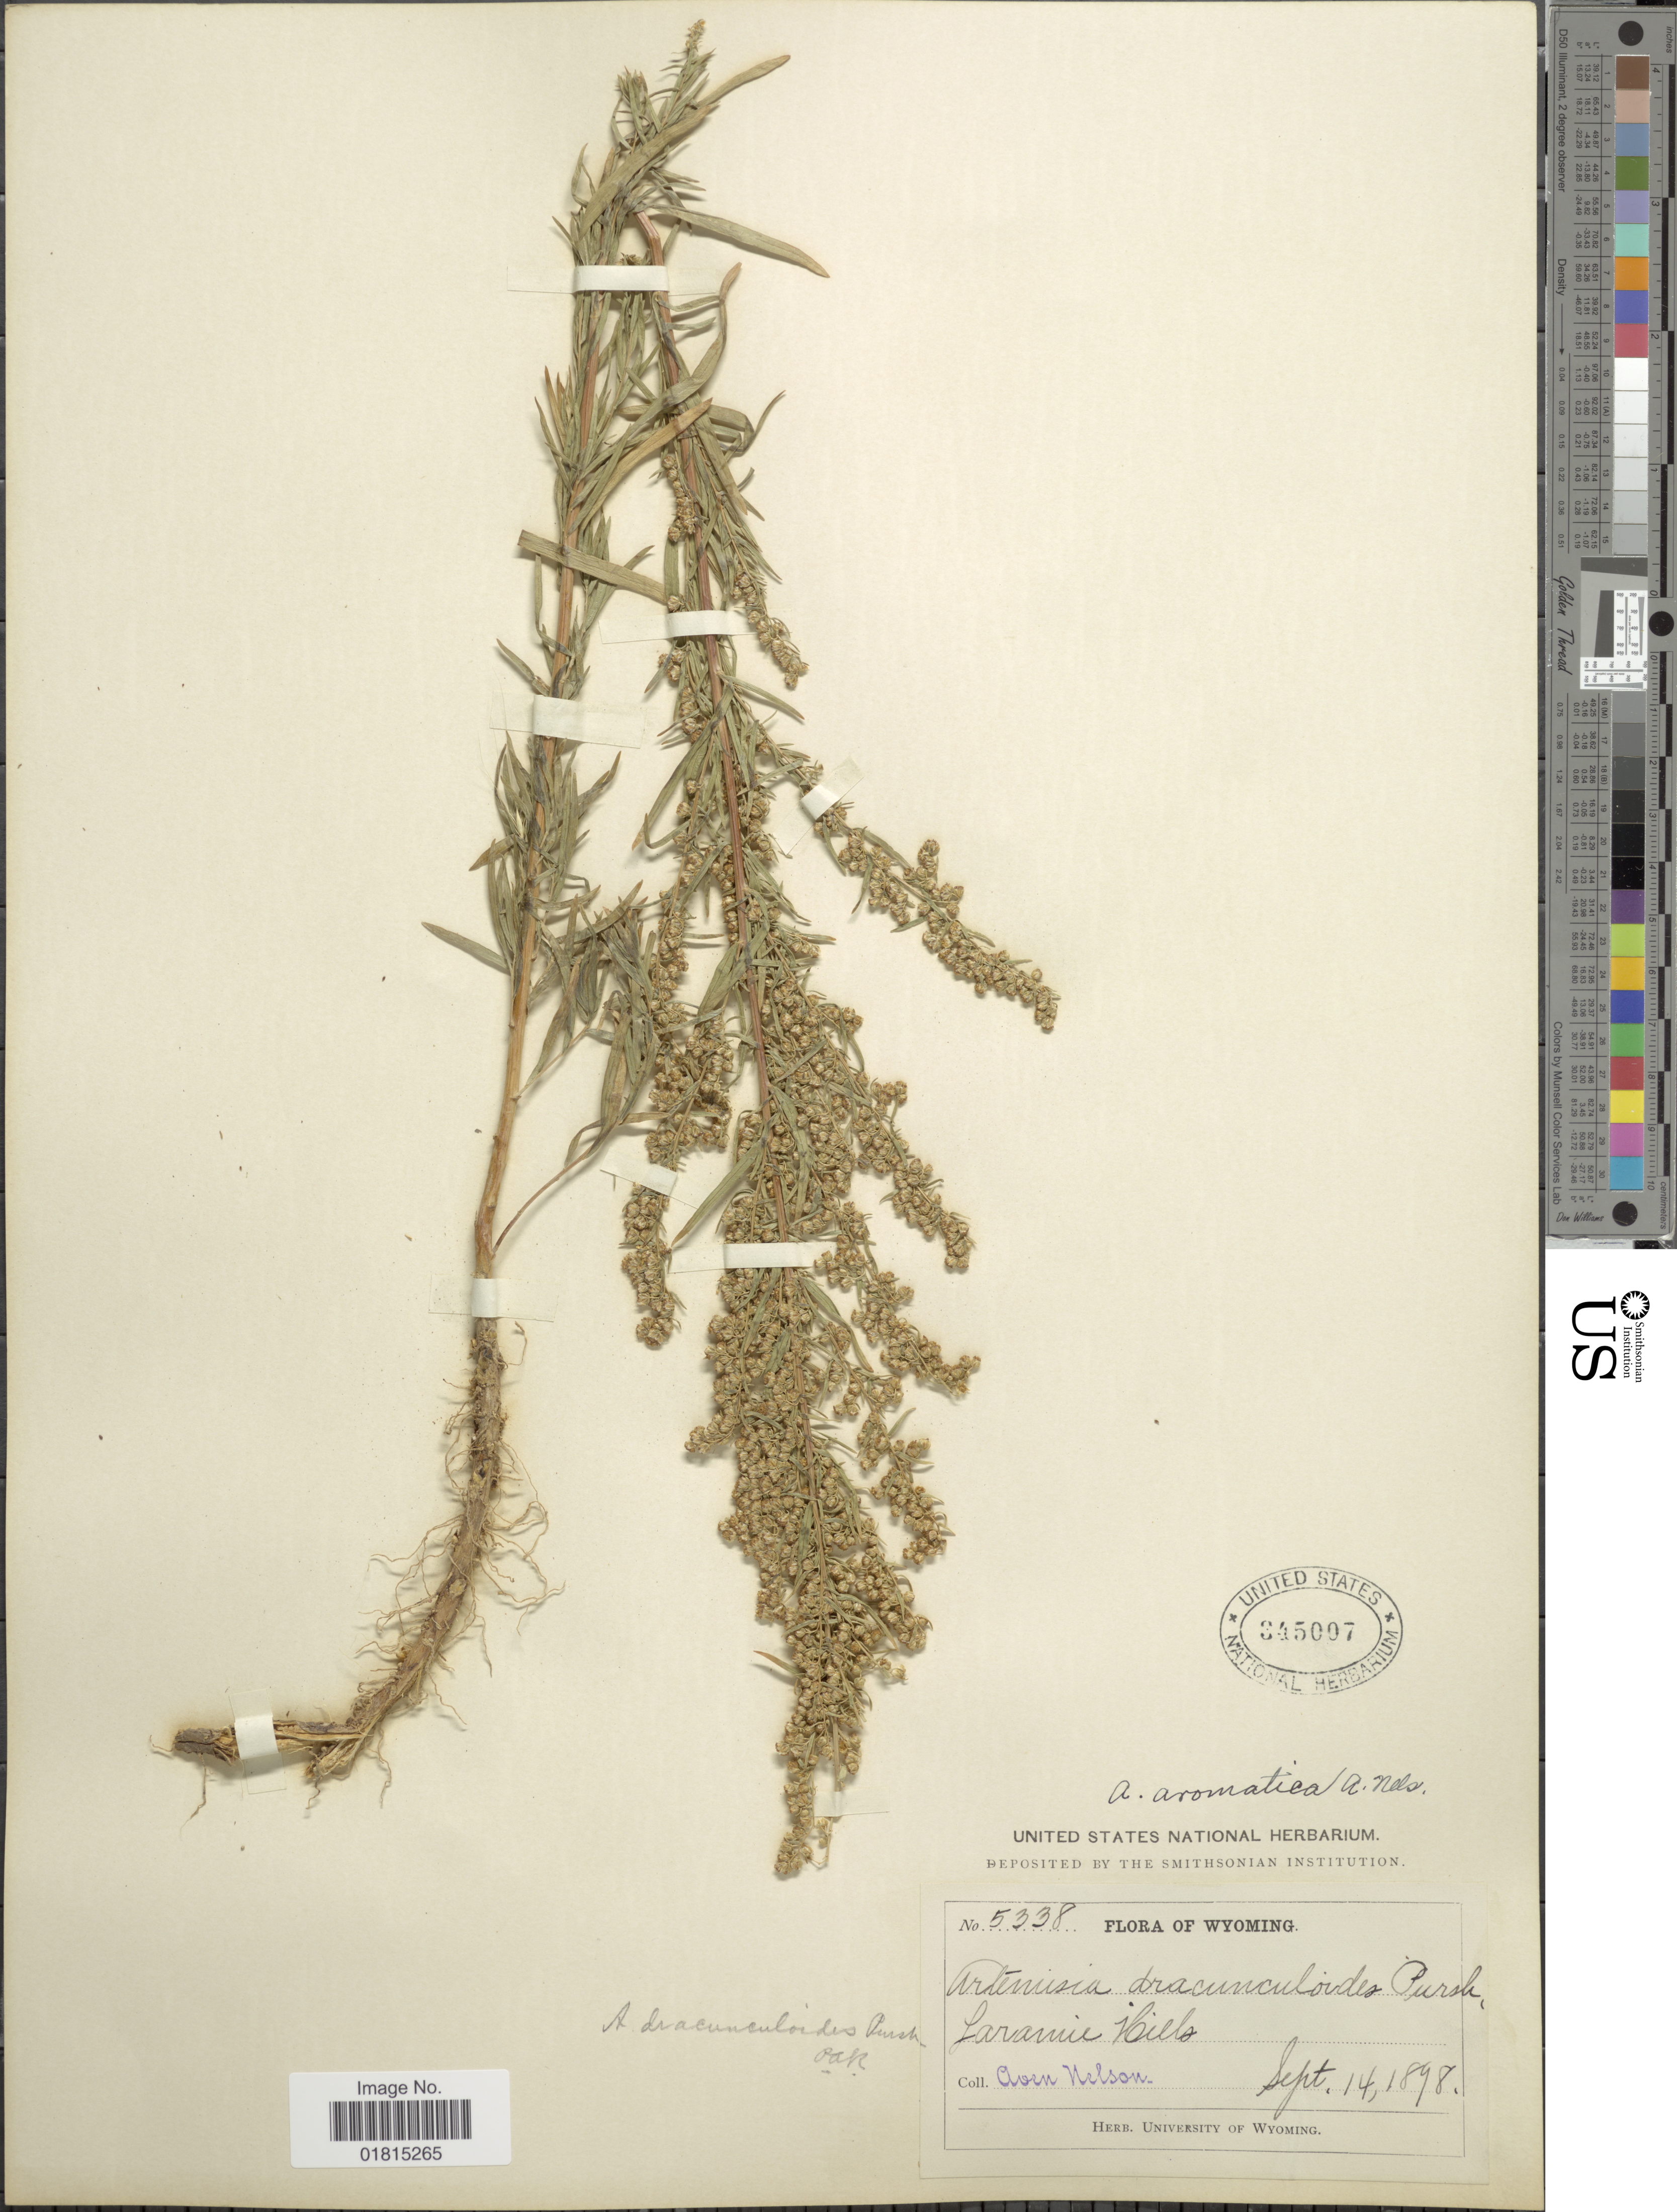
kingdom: Plantae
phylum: Tracheophyta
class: Magnoliopsida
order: Asterales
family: Asteraceae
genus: Artemisia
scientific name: Artemisia dracunculoides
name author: Pursh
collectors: A. Nelson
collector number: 5338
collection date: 1898-09-14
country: United States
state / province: Wyoming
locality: Laramie Hills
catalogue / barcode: US 345007